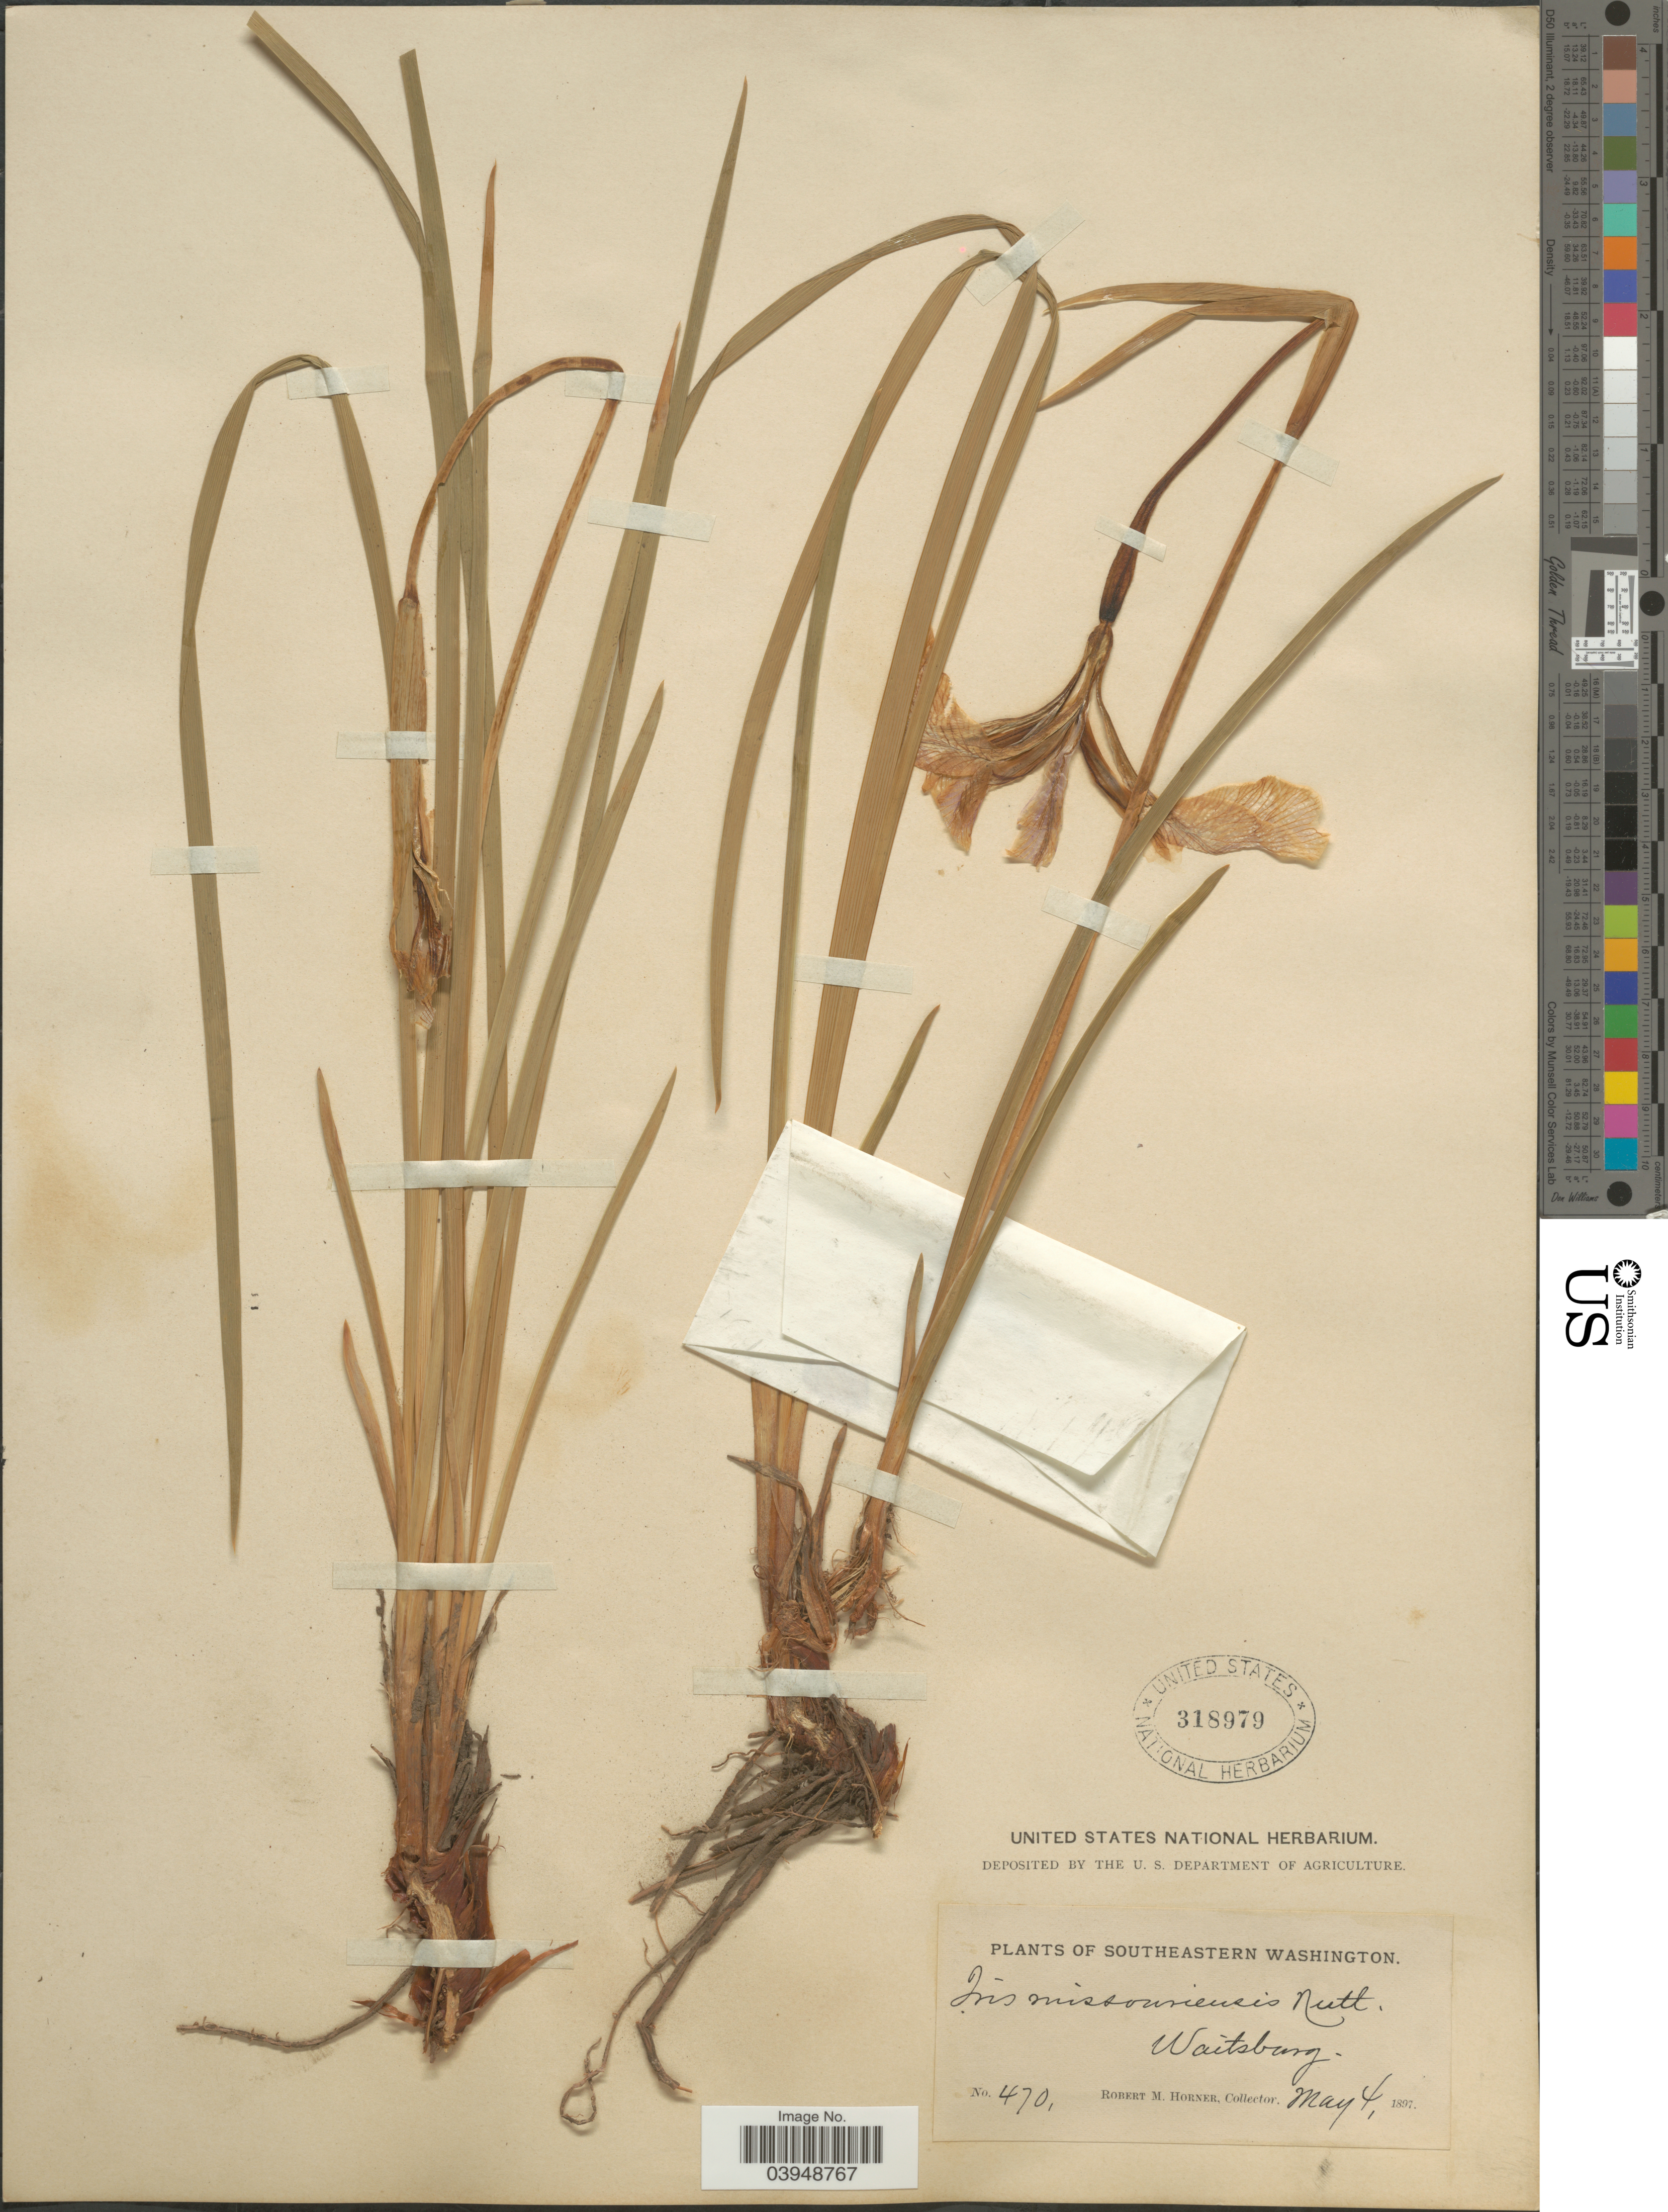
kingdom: Plantae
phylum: Tracheophyta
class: Liliopsida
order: Asparagales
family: Iridaceae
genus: Iris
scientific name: Iris missouriensis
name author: Nutt.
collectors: R. Horner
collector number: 470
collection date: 1897-05-04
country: United States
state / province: Washington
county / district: Walla Walla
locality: Southeastern Washington. Waitsburg.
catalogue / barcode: US 318979